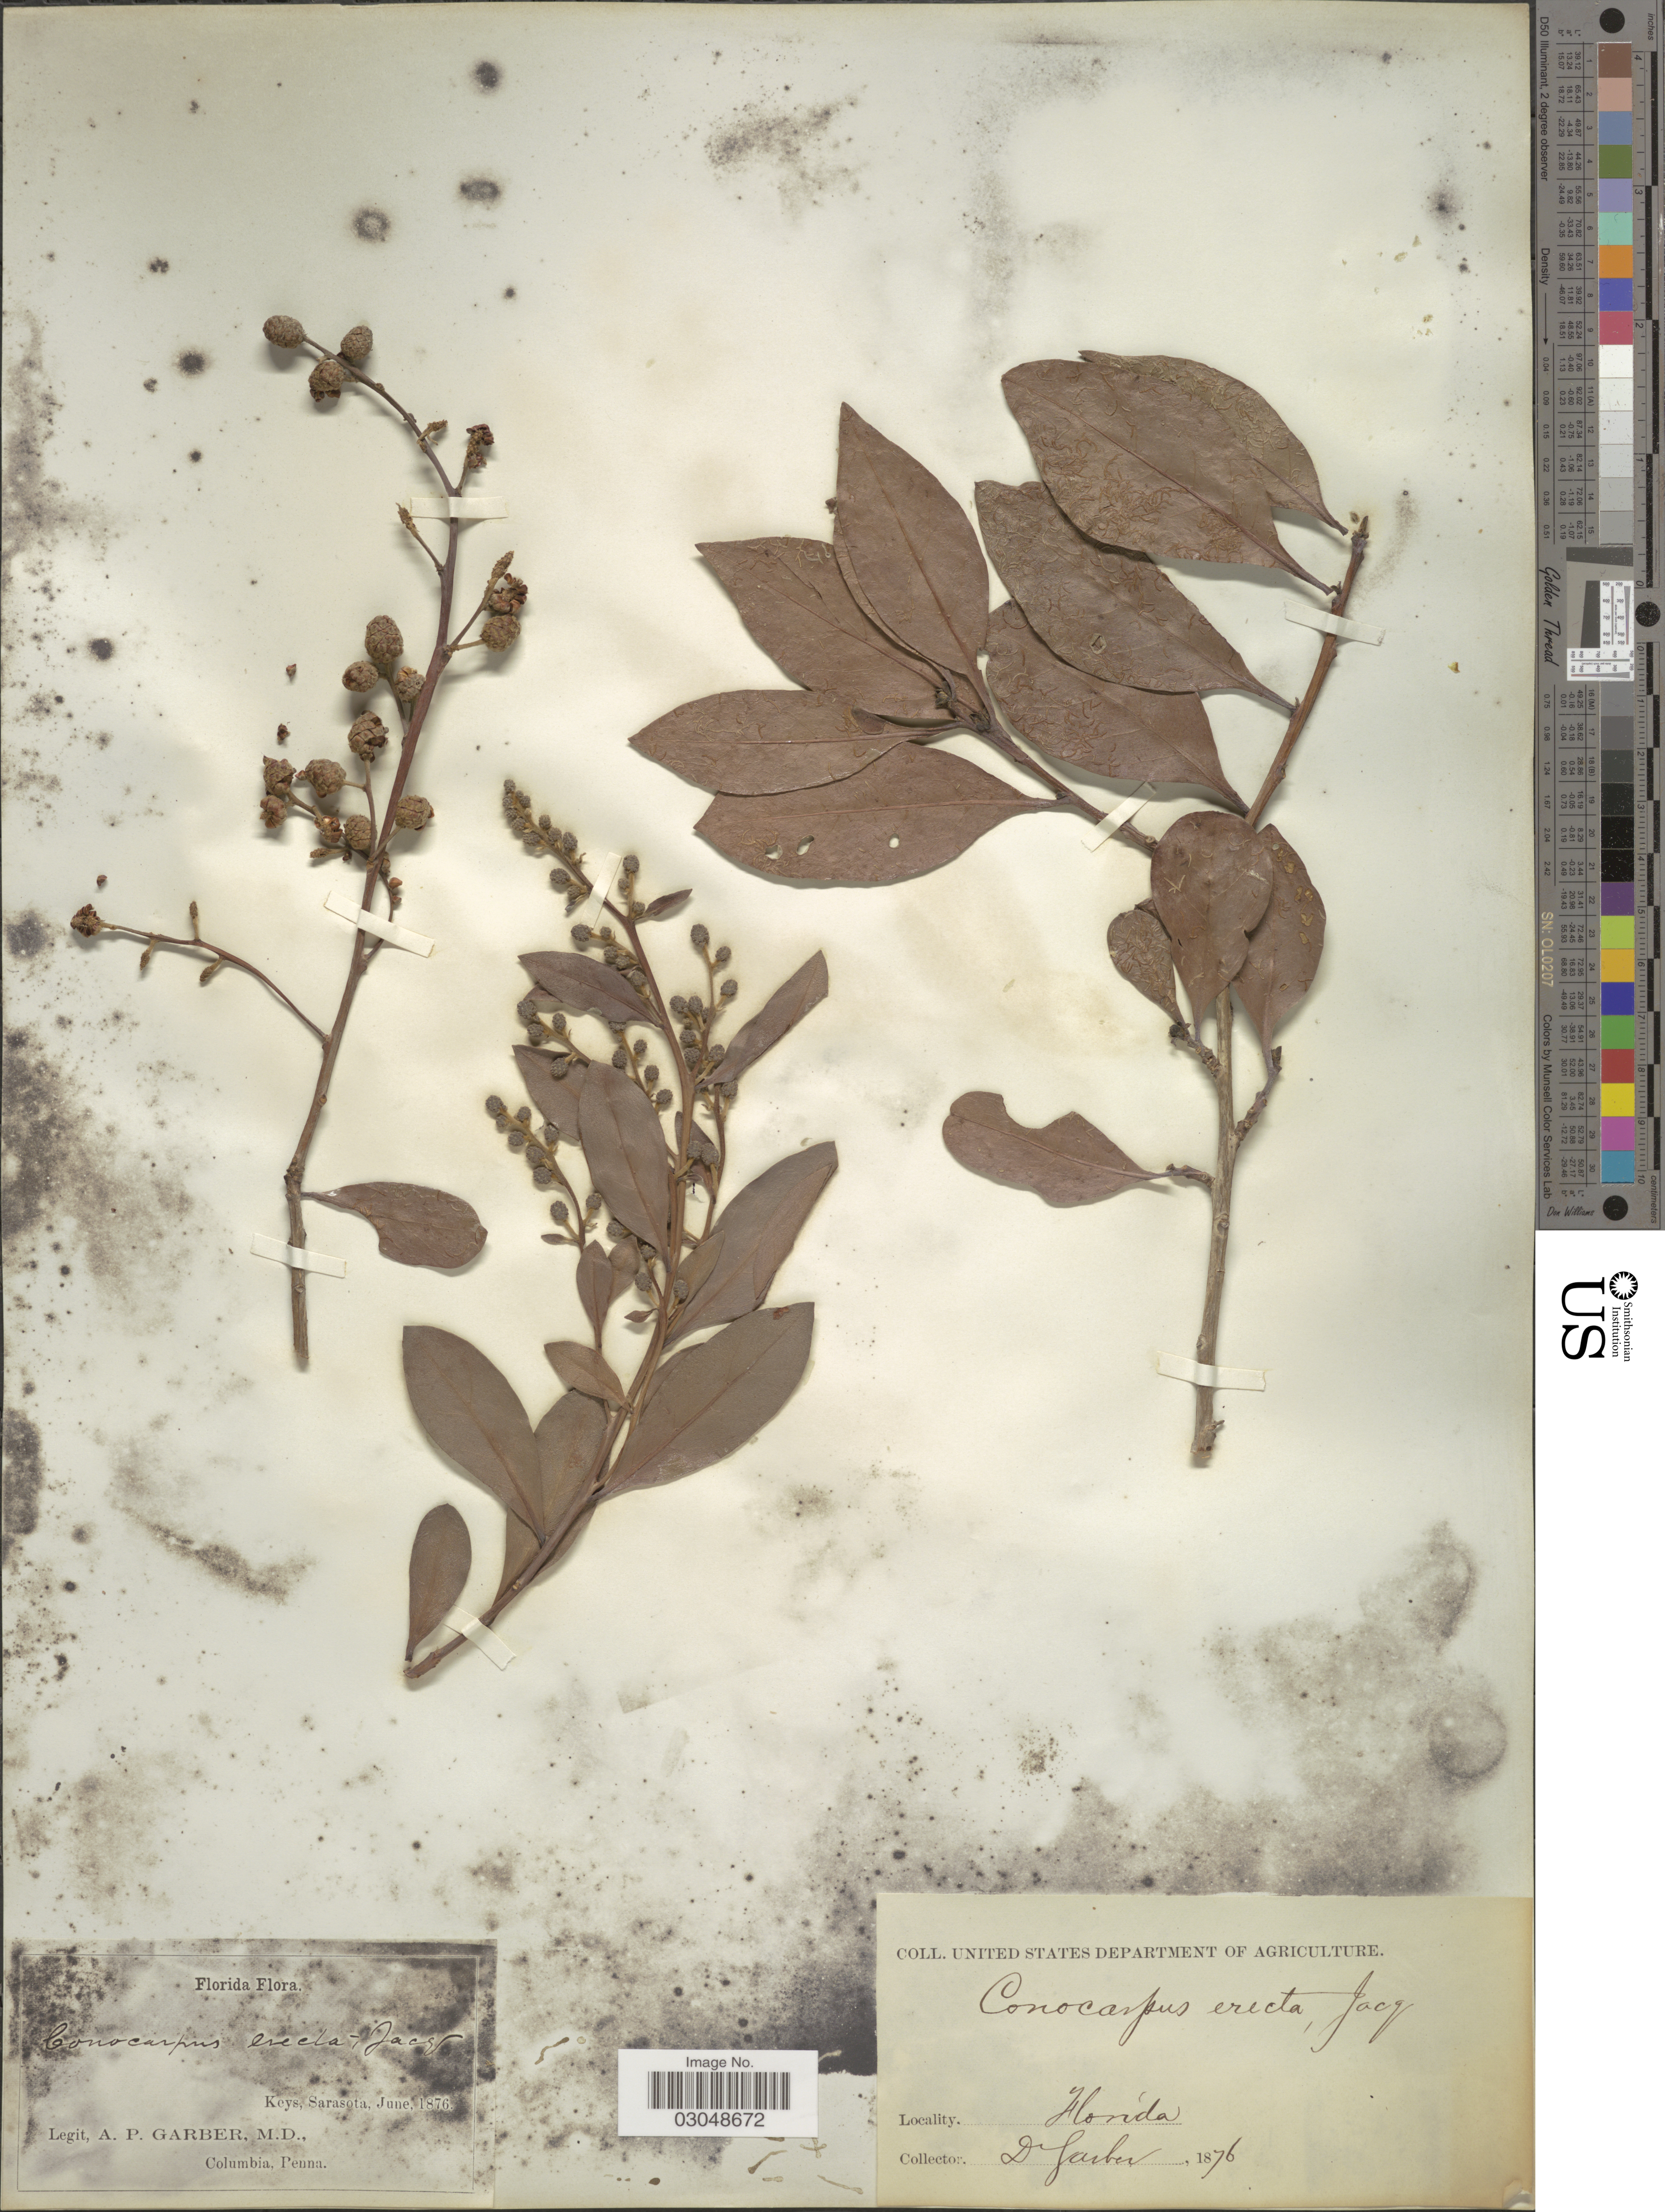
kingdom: Plantae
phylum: Tracheophyta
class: Magnoliopsida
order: Myrtales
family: Combretaceae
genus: Conocarpus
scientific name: Conocarpus erectus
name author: L.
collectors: A. P. Garber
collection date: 1876-06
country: United States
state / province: Florida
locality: Keys, Sarasota.